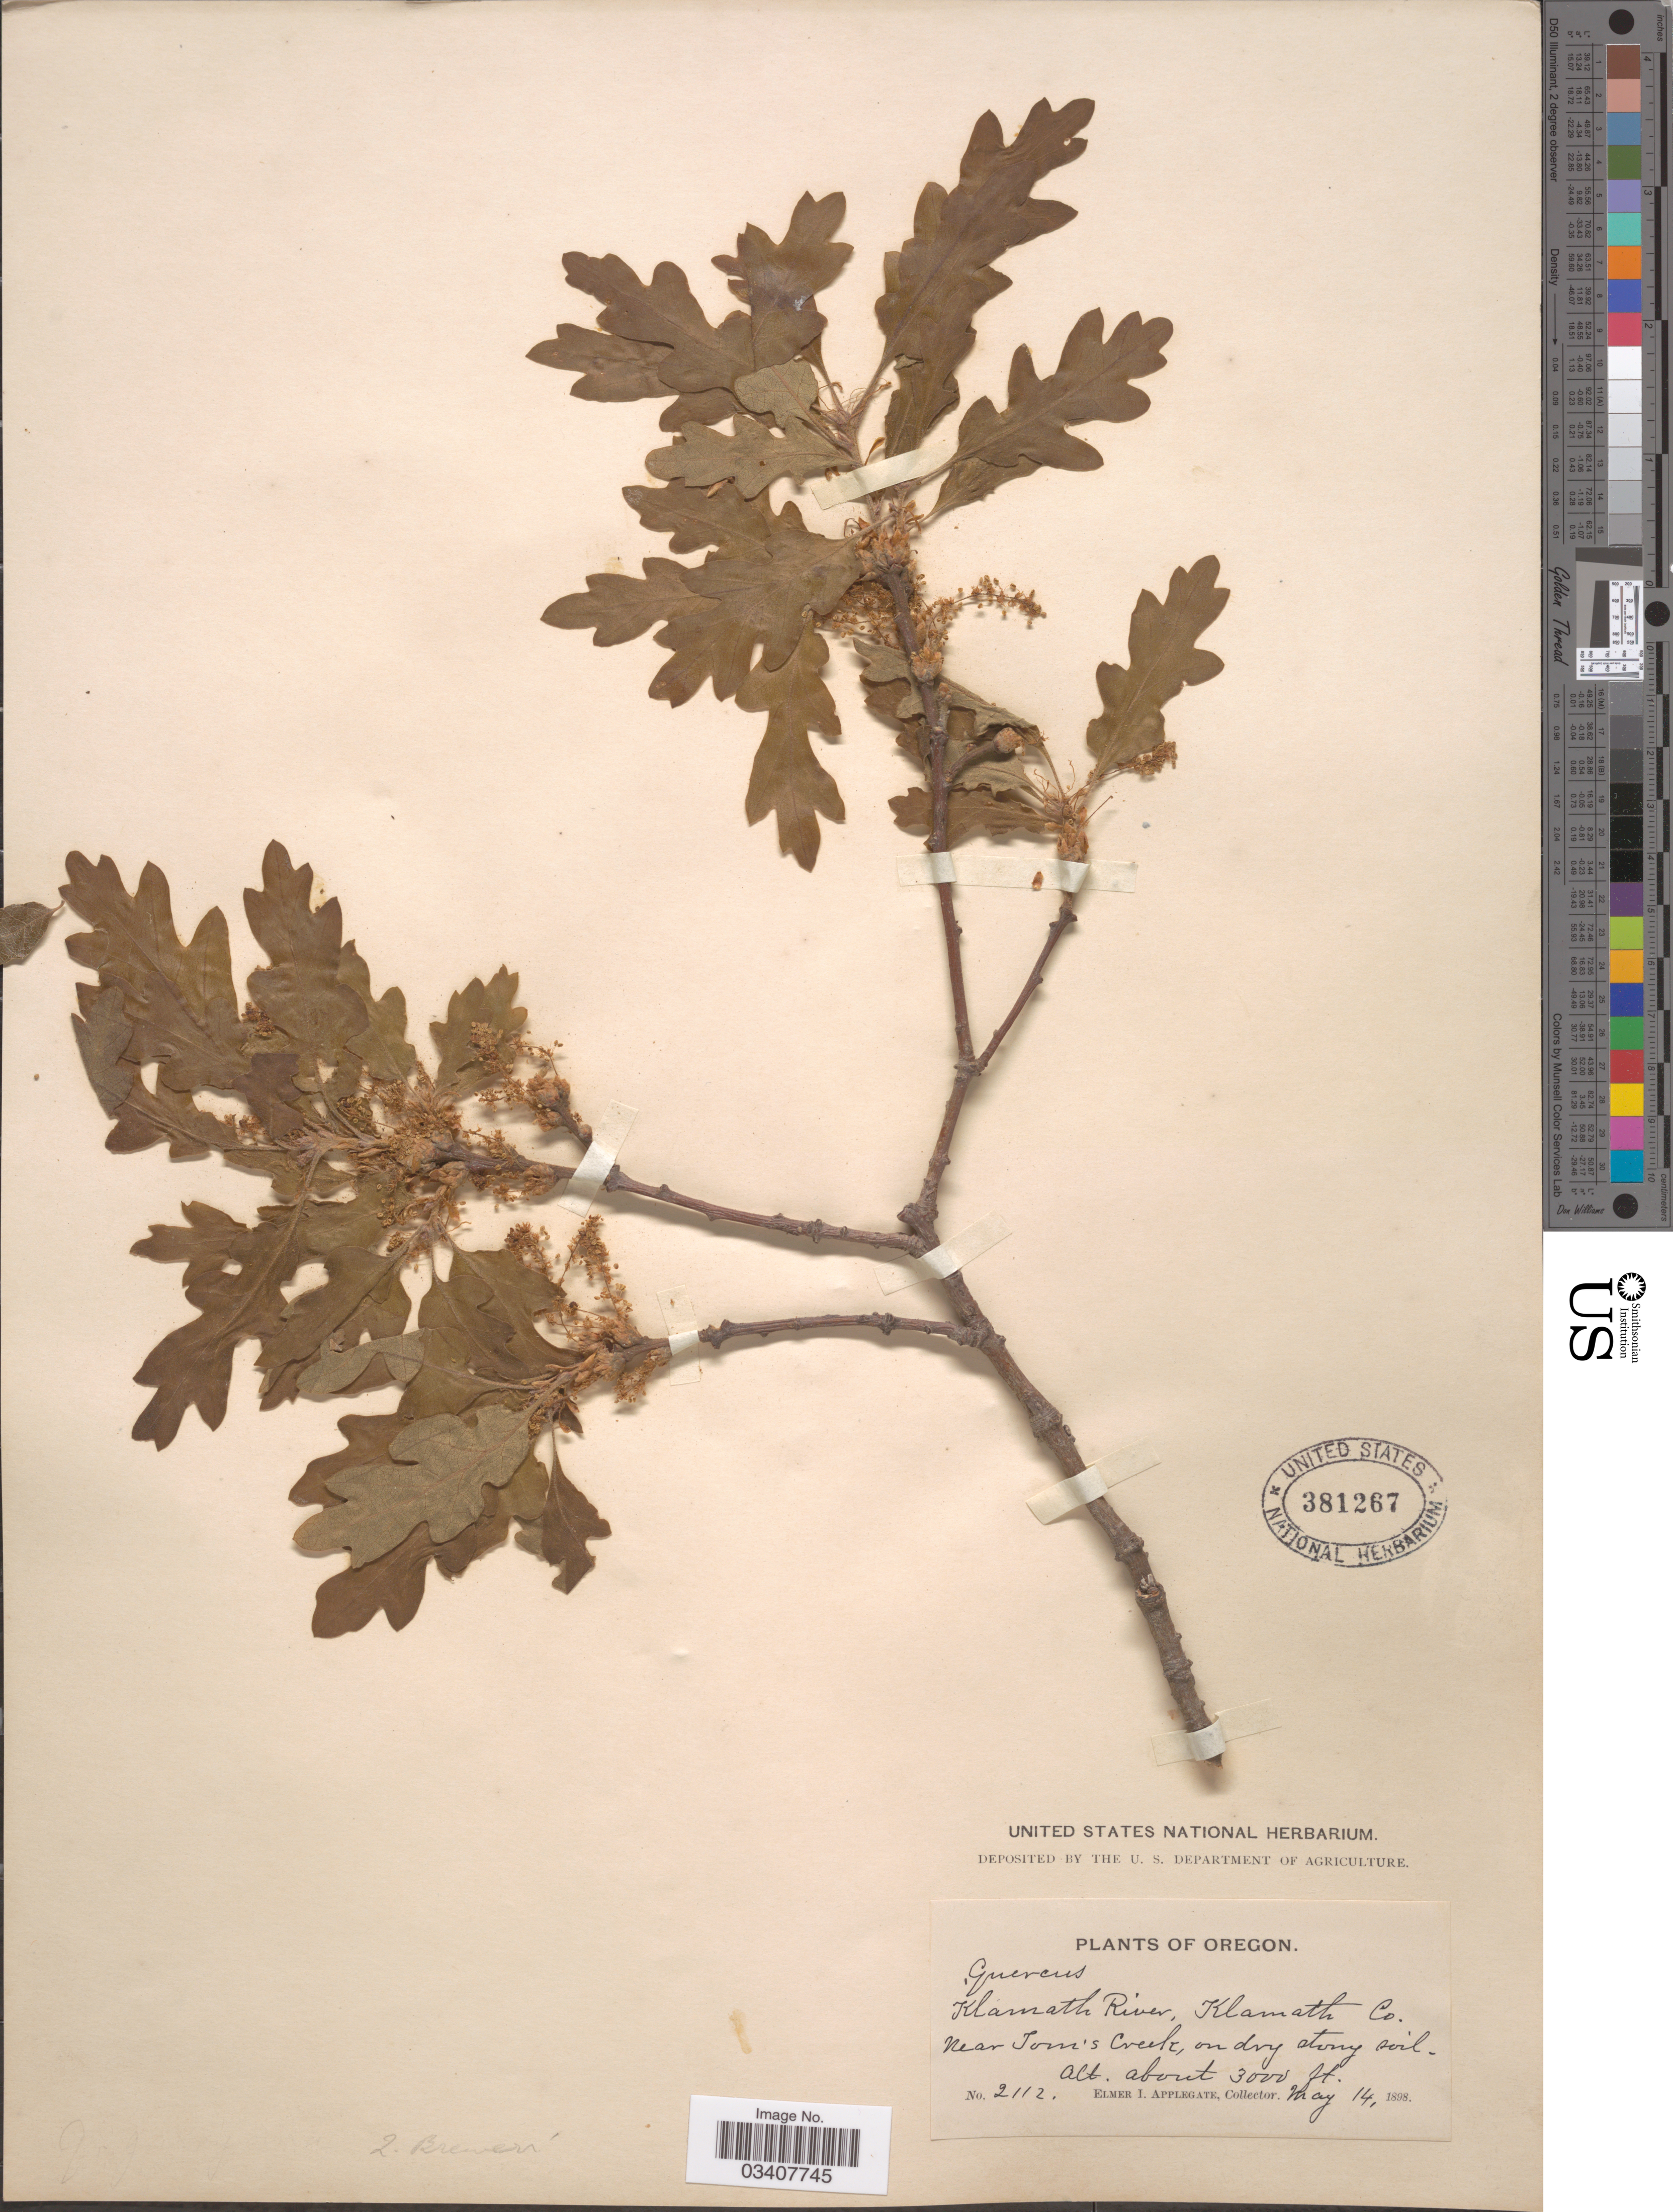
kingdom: Plantae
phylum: Tracheophyta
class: Magnoliopsida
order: Fagales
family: Fagaceae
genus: Quercus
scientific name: Quercus oerstediana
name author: R. Br.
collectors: E. I. Applegate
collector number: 2112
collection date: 1898-05-14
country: United States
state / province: Oregon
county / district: Klamath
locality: Klamath River, Klamath Co. Near Tom's Creek, on dry stony soil.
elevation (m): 914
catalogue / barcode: US 381267